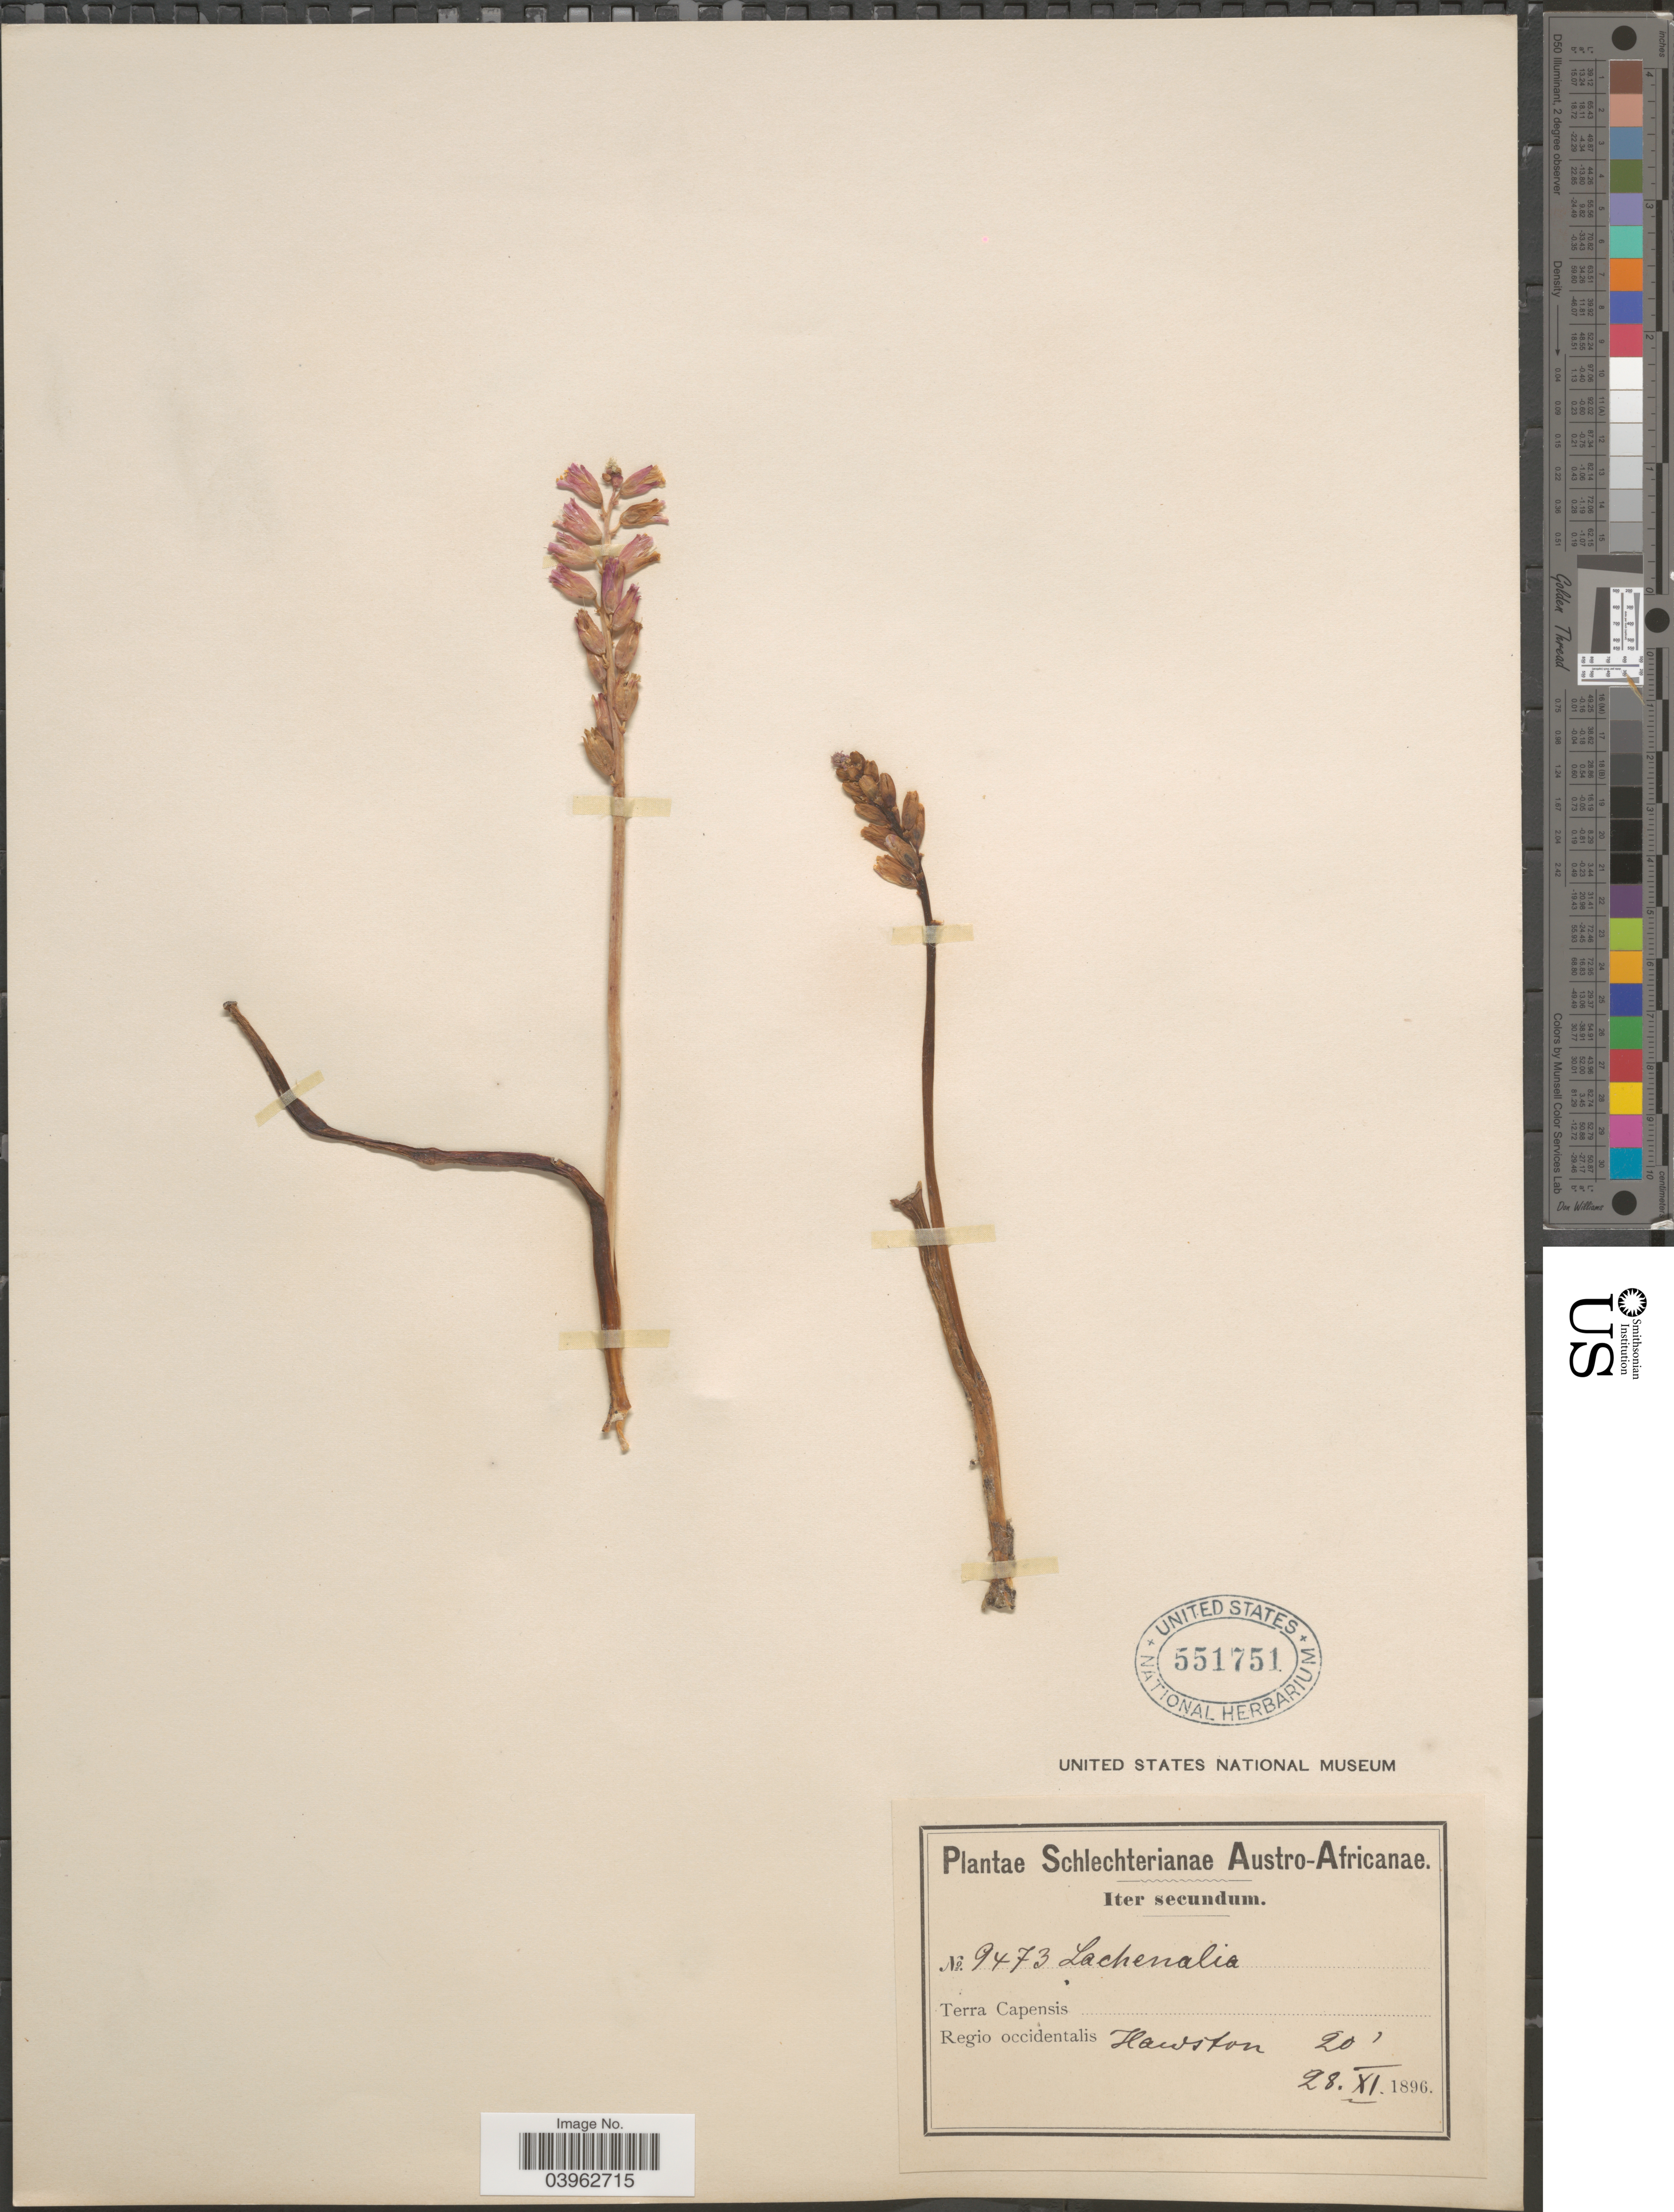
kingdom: Plantae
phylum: Tracheophyta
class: Liliopsida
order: Asparagales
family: Asparagaceae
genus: Lachenalia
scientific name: Lachenalia sp.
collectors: Schlechter, --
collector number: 9473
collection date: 1896-11-28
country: South Africa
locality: Austro-Africanae. Terra Capensis. Regio occidentalis Hawston.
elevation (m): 6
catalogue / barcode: US 551751